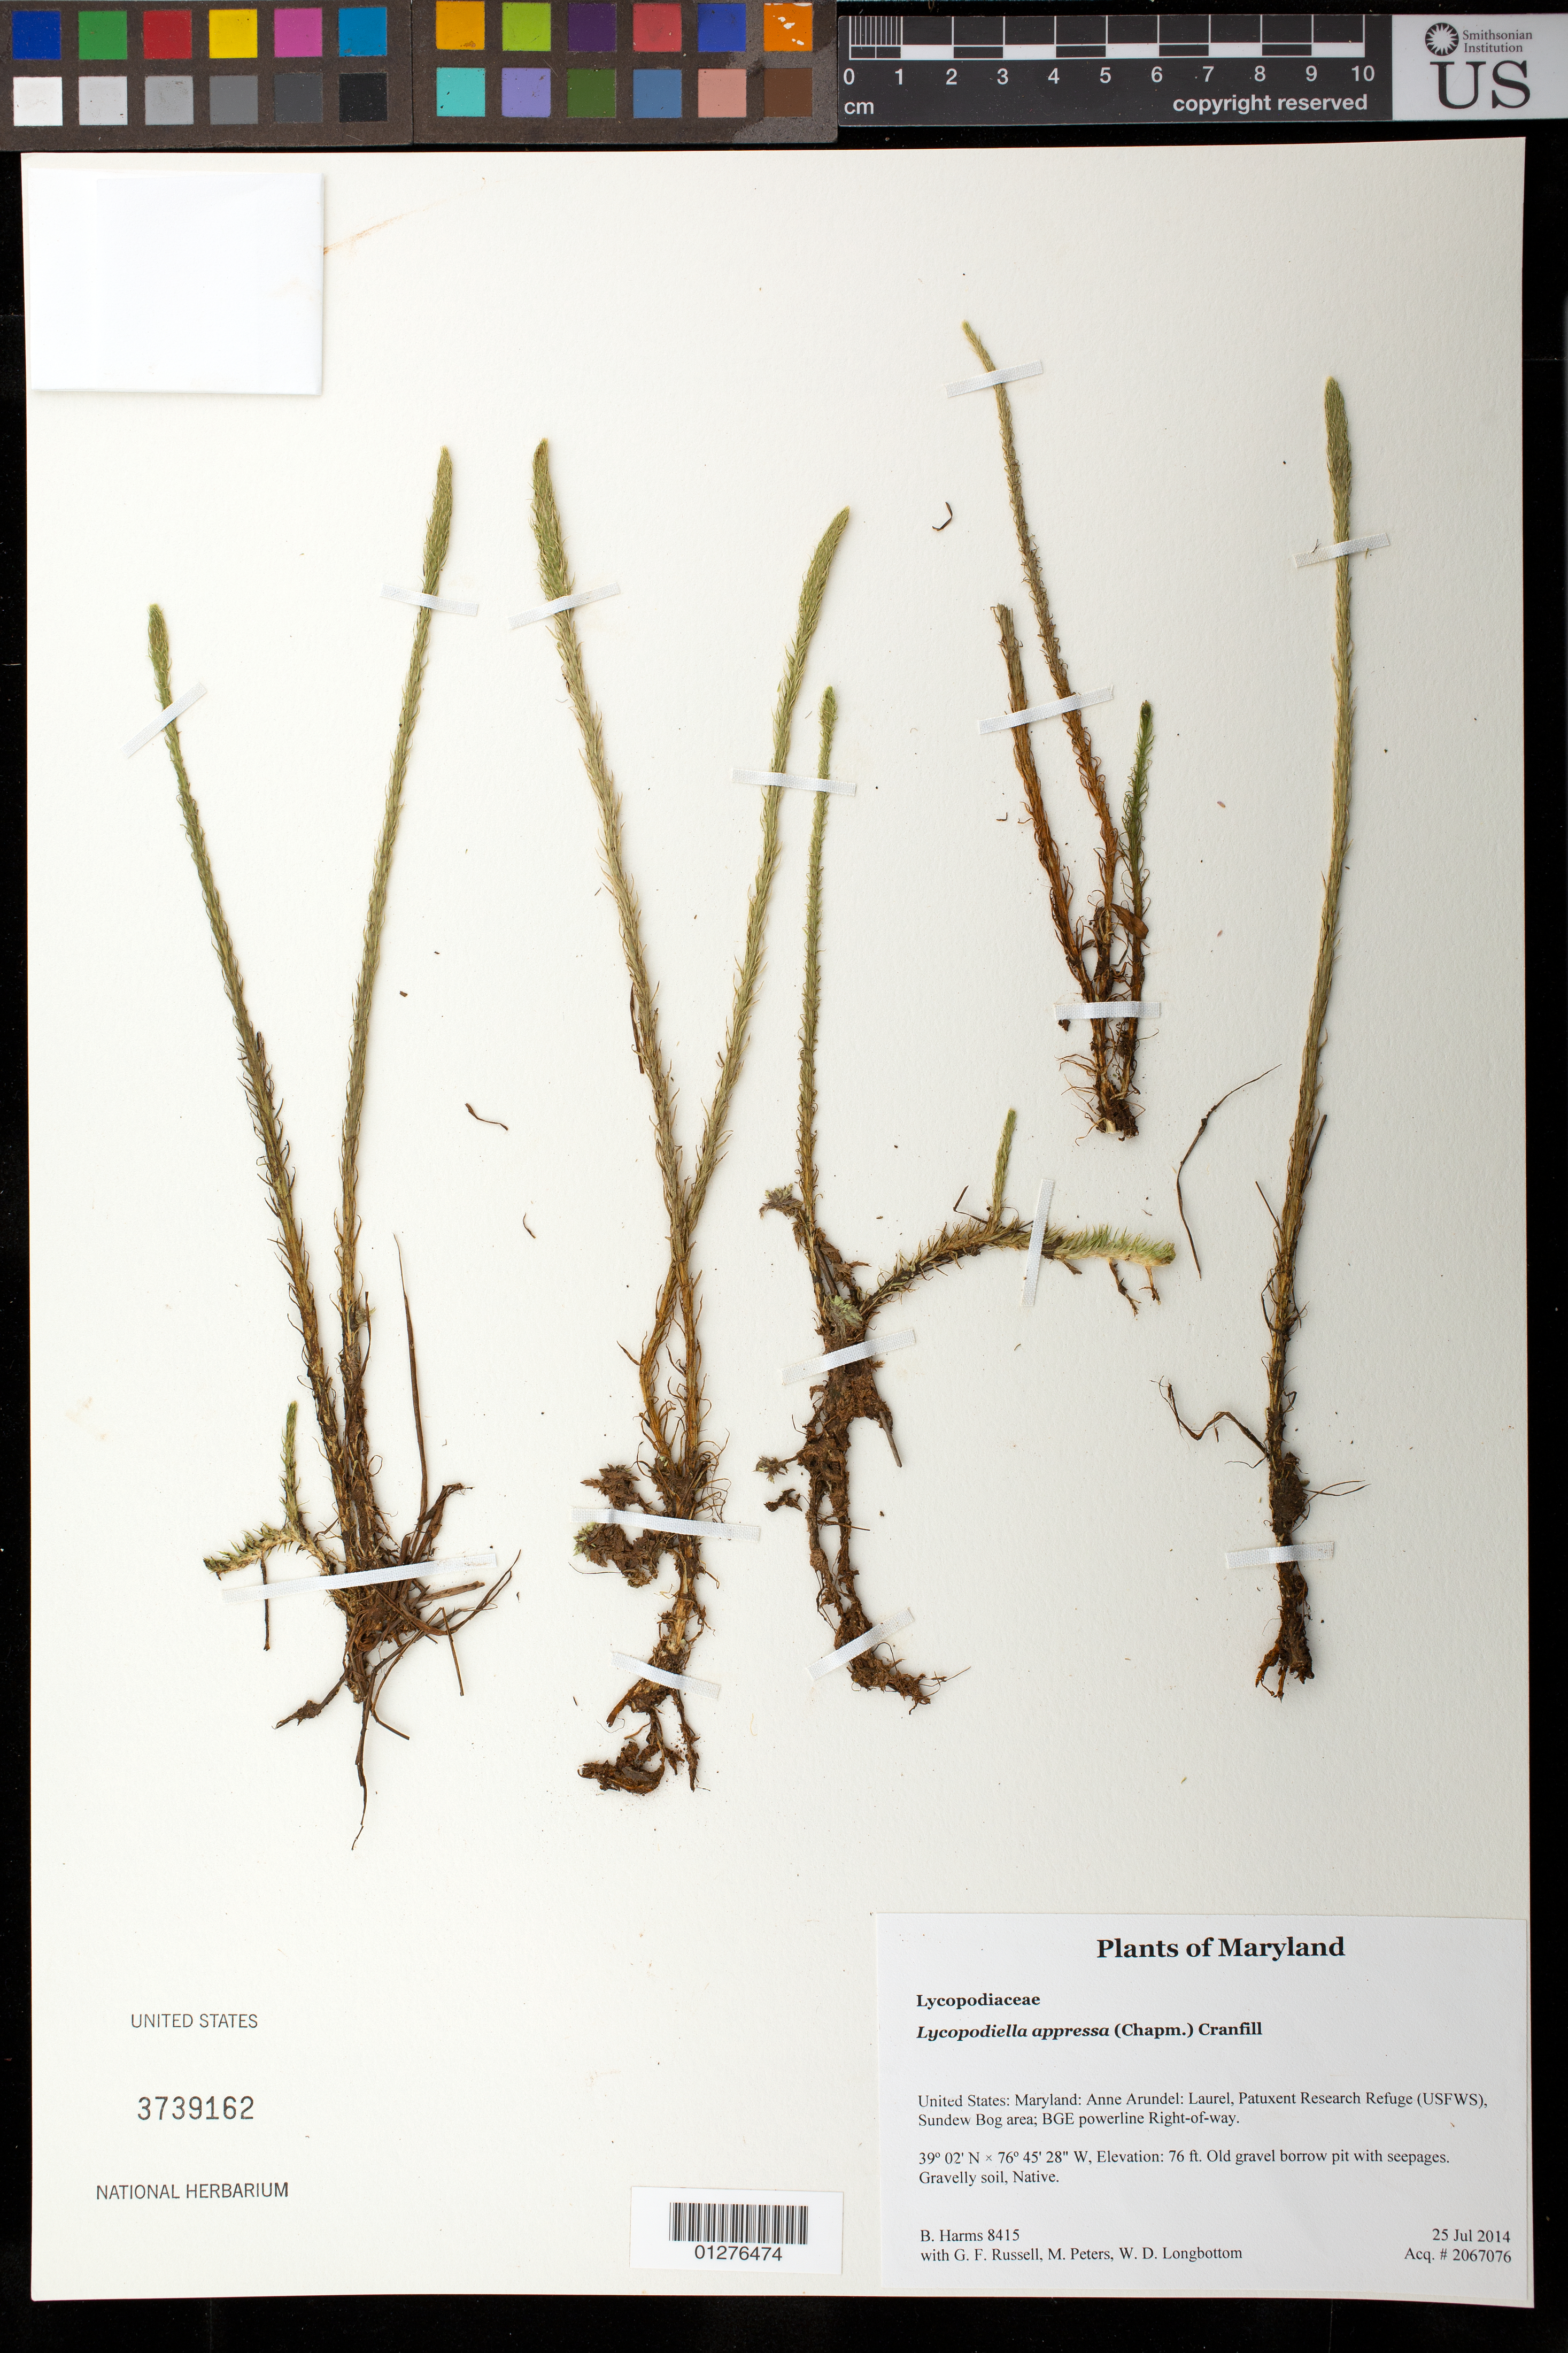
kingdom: Plantae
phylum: Tracheophyta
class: Lycopodiopsida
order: Lycopodiales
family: Lycopodiaceae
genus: Lycopodiella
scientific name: Lycopodiella appressa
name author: (Chapm.) Cranfill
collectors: B. Harms, G. Russell, M. Peters & W. D. Longbottom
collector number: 8415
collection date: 2014-07-25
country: United States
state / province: Maryland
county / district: Anne Arundel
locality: Laurel, Patuxent Research Refuge (USFWS), Sundew Bog area; BGE powerline Right-of-way.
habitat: Old gravel borrow pit with seepages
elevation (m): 23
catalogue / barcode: US 3739162